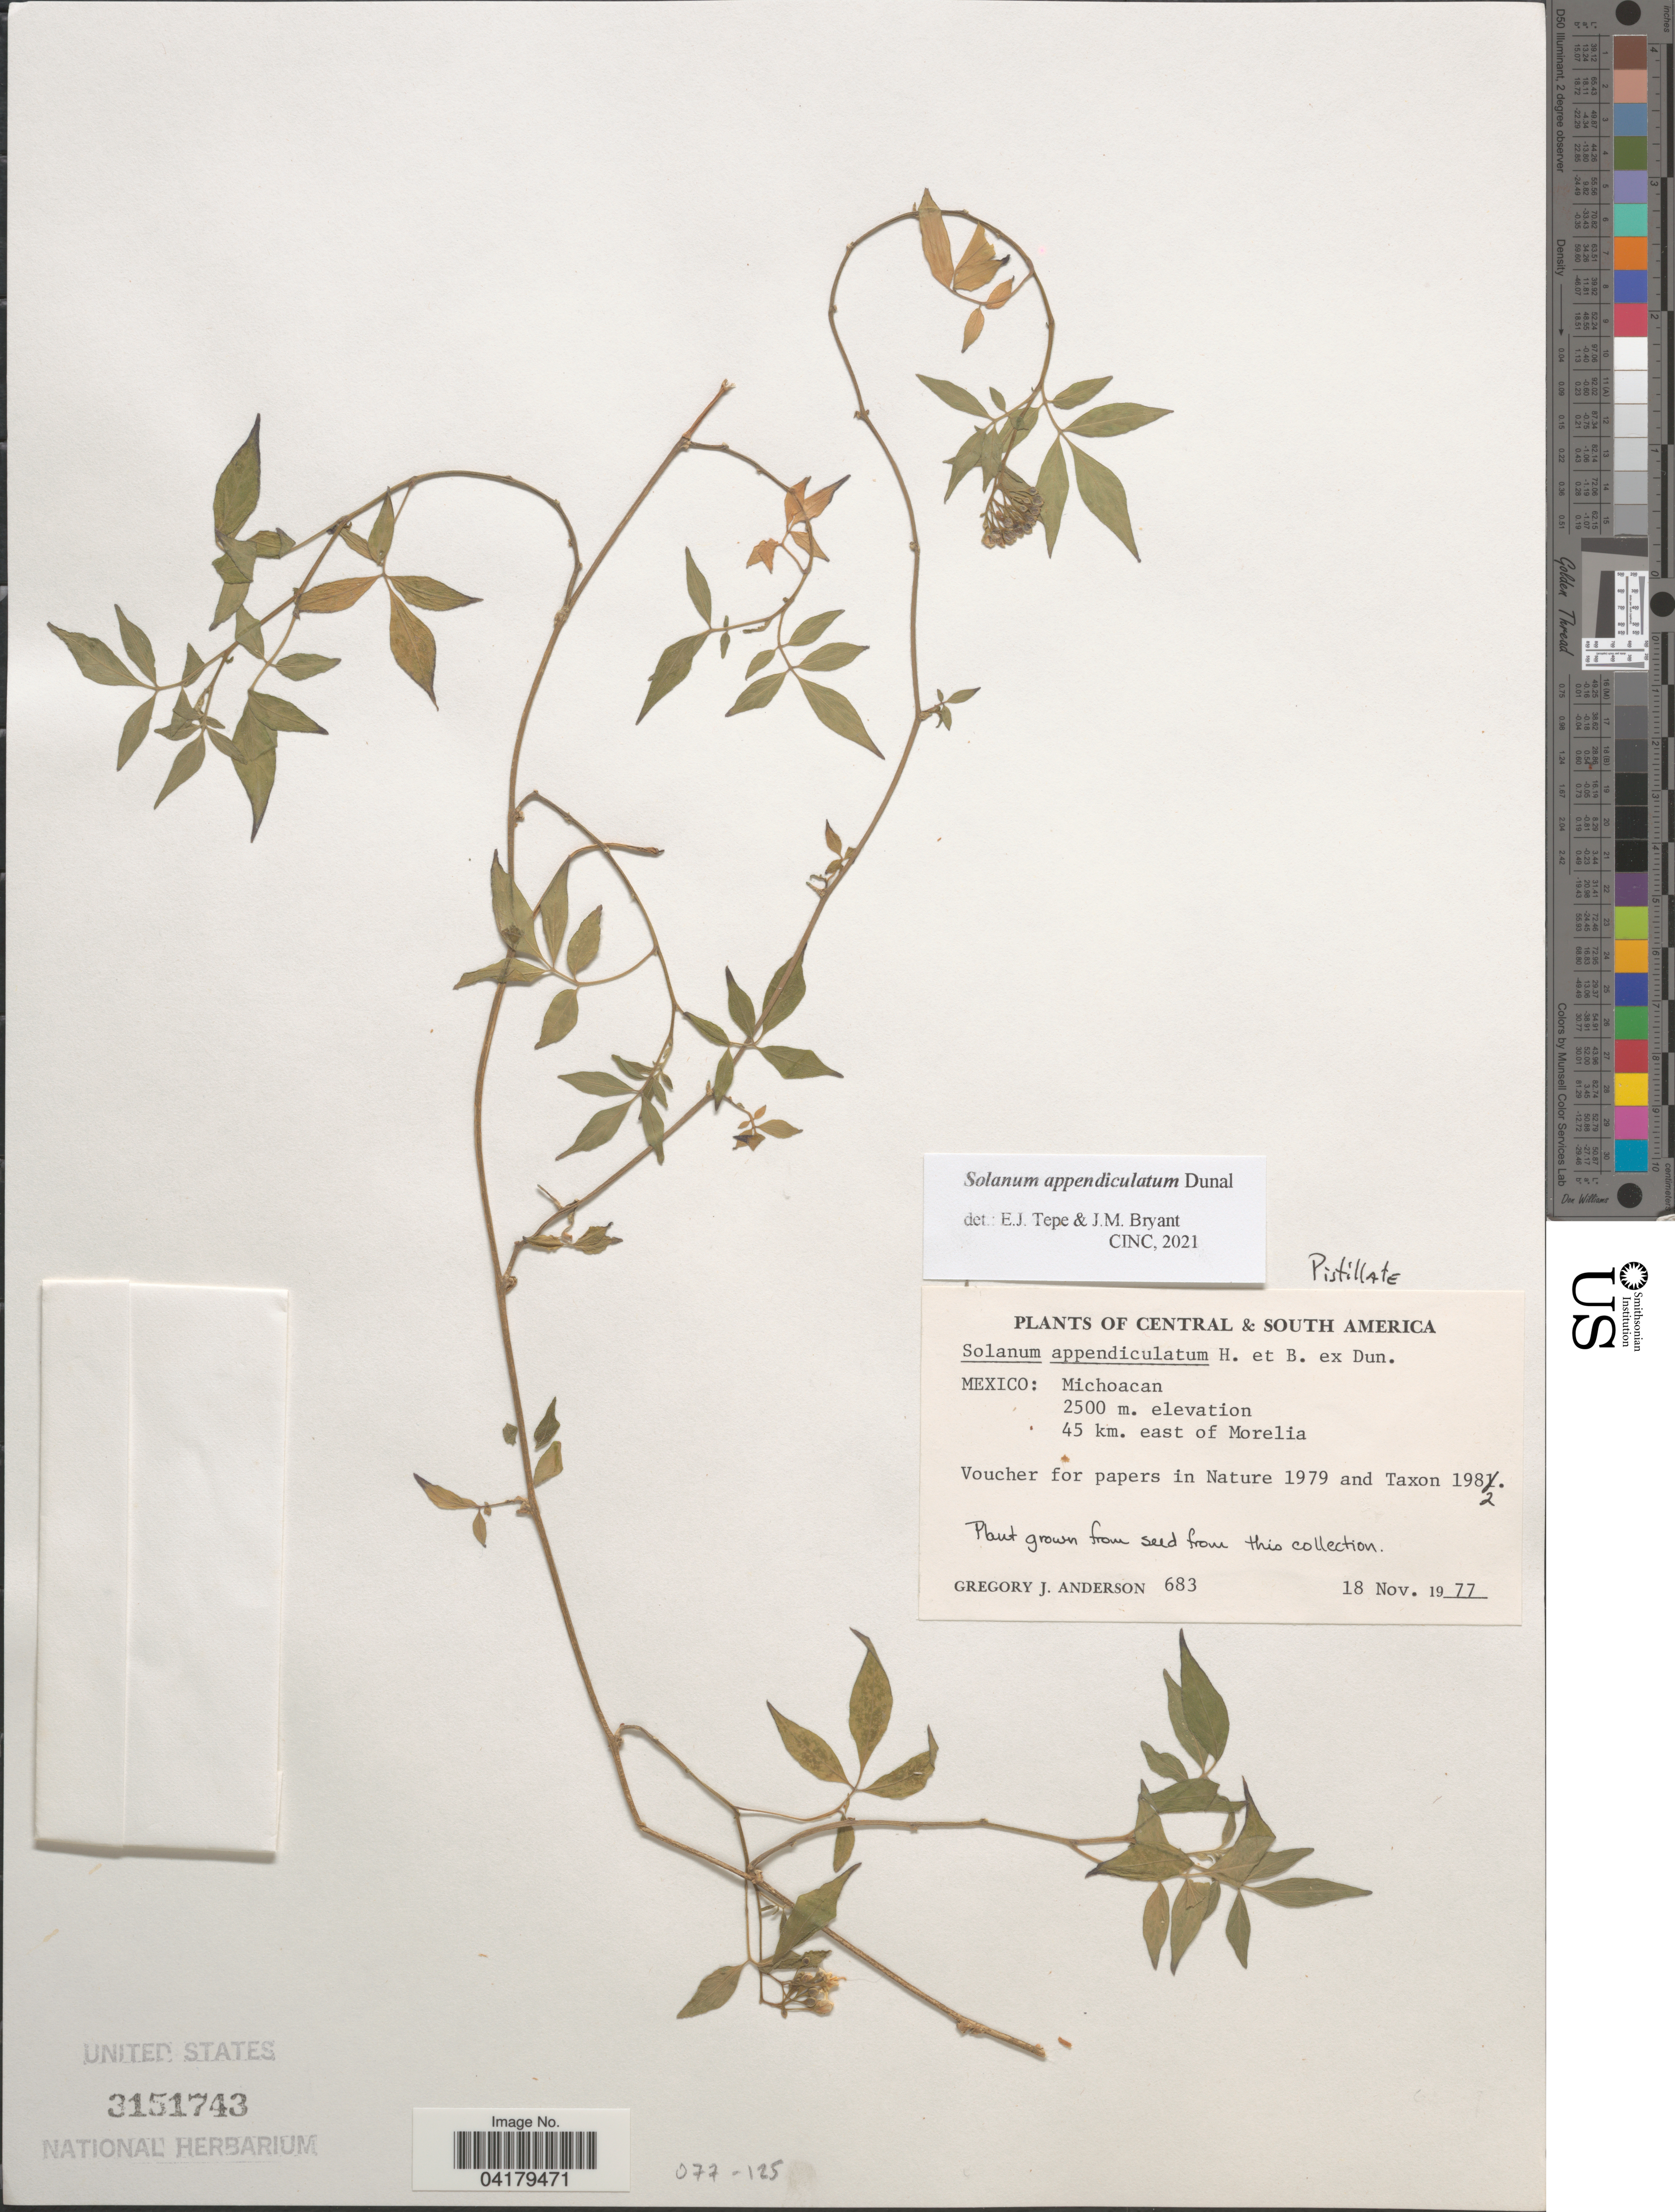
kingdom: Plantae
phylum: Tracheophyta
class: Magnoliopsida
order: Solanales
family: Solanaceae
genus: Solanum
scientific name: Solanum appendiculatum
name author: Humb. & Bonpl. ex Dunal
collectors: G. J. Anderson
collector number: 683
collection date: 1977-11-18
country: Mexico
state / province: Michoacán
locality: Central & South America. 45 km. east of Morelia.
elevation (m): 2500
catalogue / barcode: US 3151743